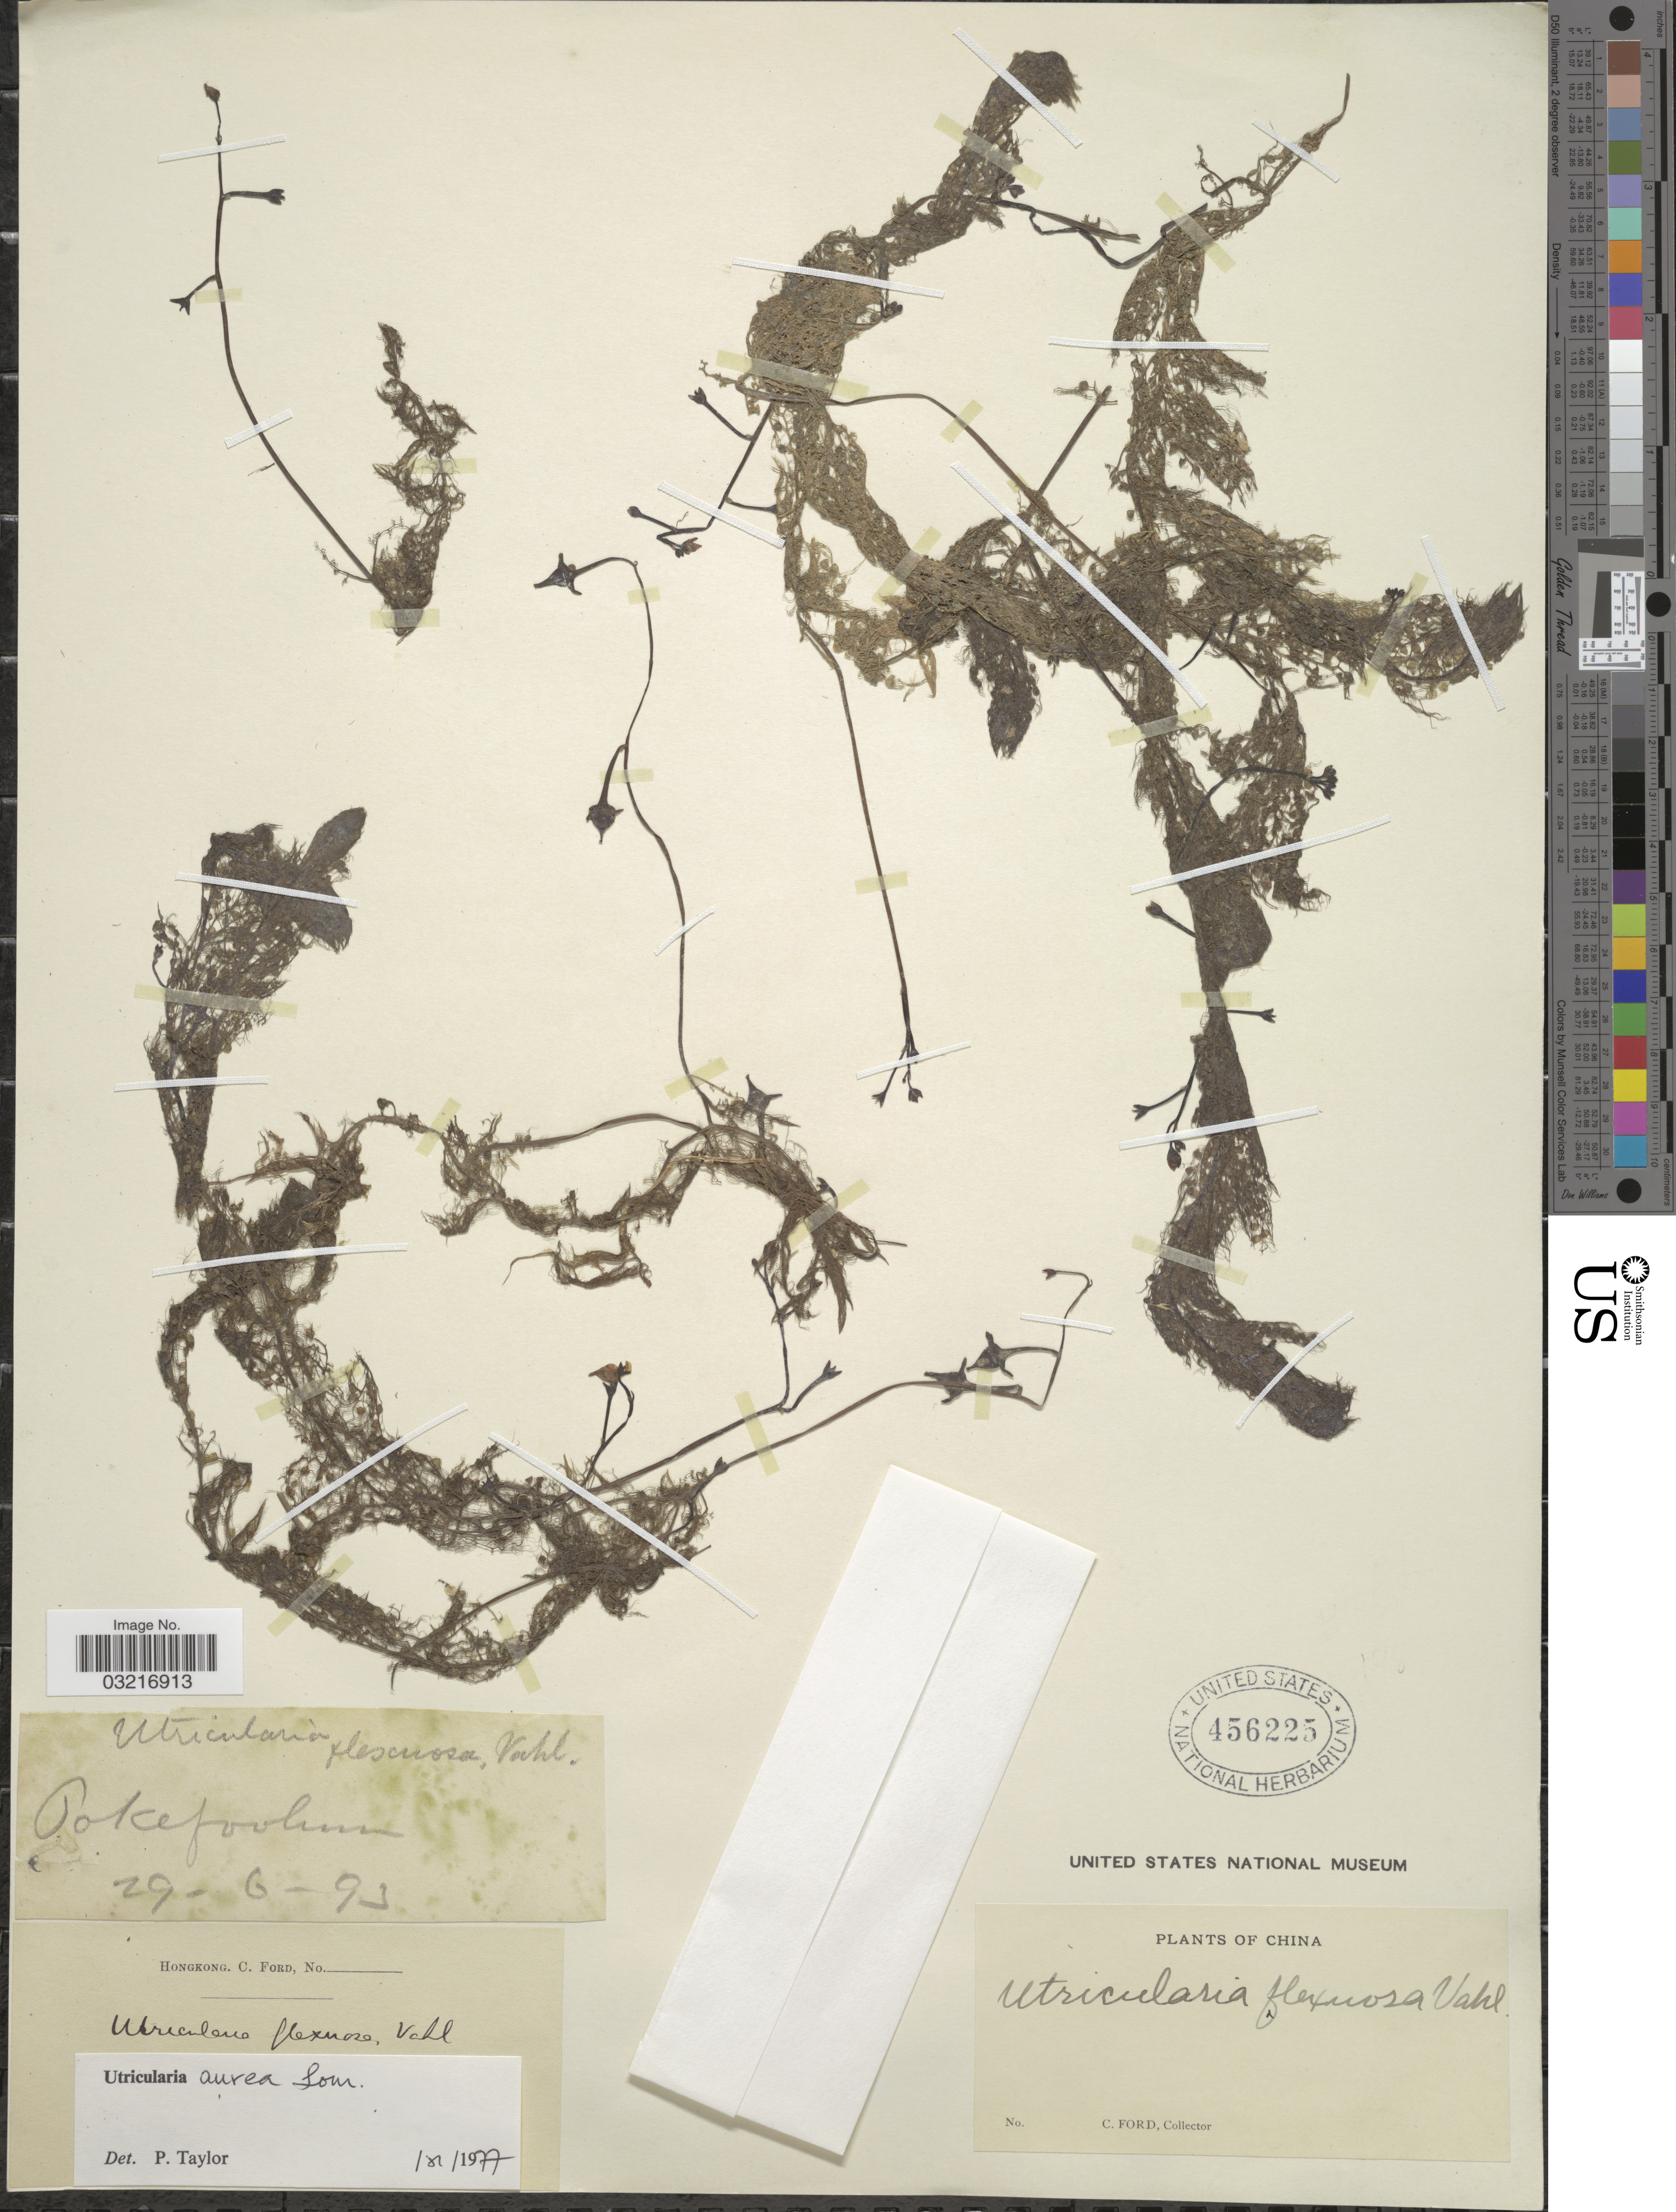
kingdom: Plantae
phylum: Tracheophyta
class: Magnoliopsida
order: Lamiales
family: Lentibulariaceae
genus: Utricularia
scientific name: Utricularia aurea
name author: Lour.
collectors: C. Ford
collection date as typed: Transcribed d/m/y: 29/6/93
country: China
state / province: Hong Kong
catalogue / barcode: US 456225